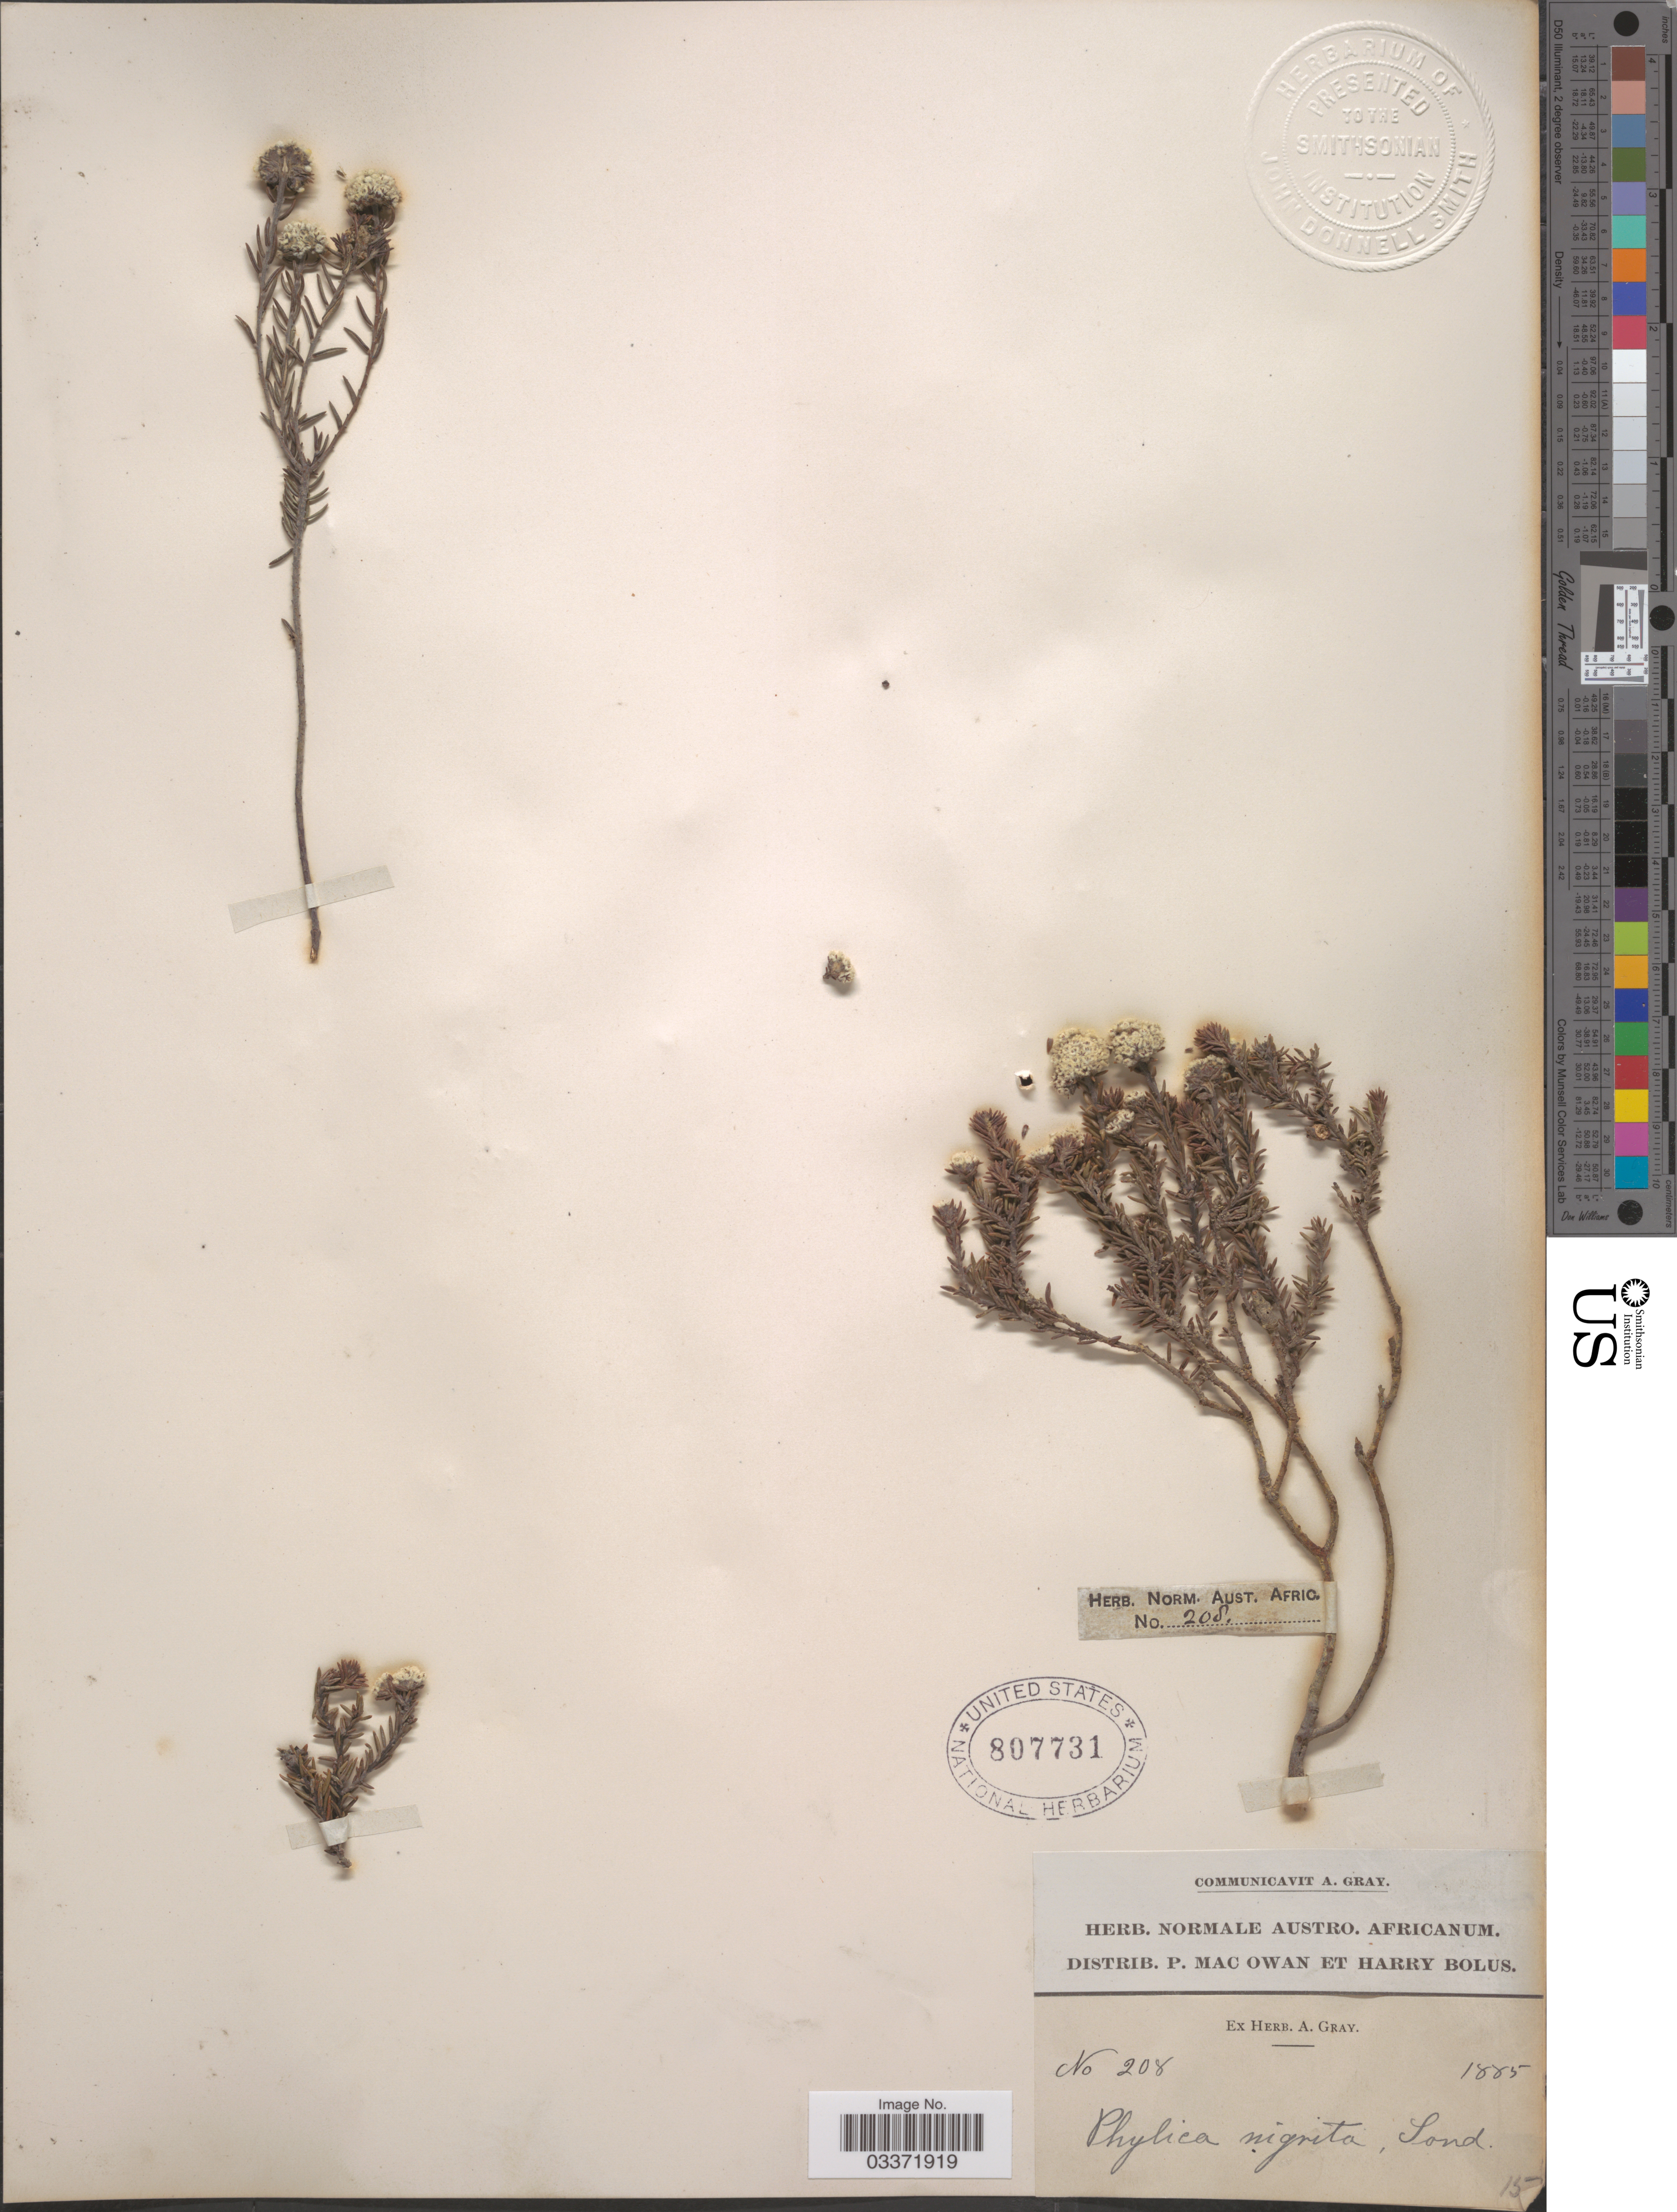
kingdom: Plantae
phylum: Tracheophyta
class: Magnoliopsida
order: Rosales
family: Rhamnaceae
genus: Phylica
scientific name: Phylica nigrita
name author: Sond.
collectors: P. Owan & H. Bolus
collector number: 208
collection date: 1885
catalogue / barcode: US 807731